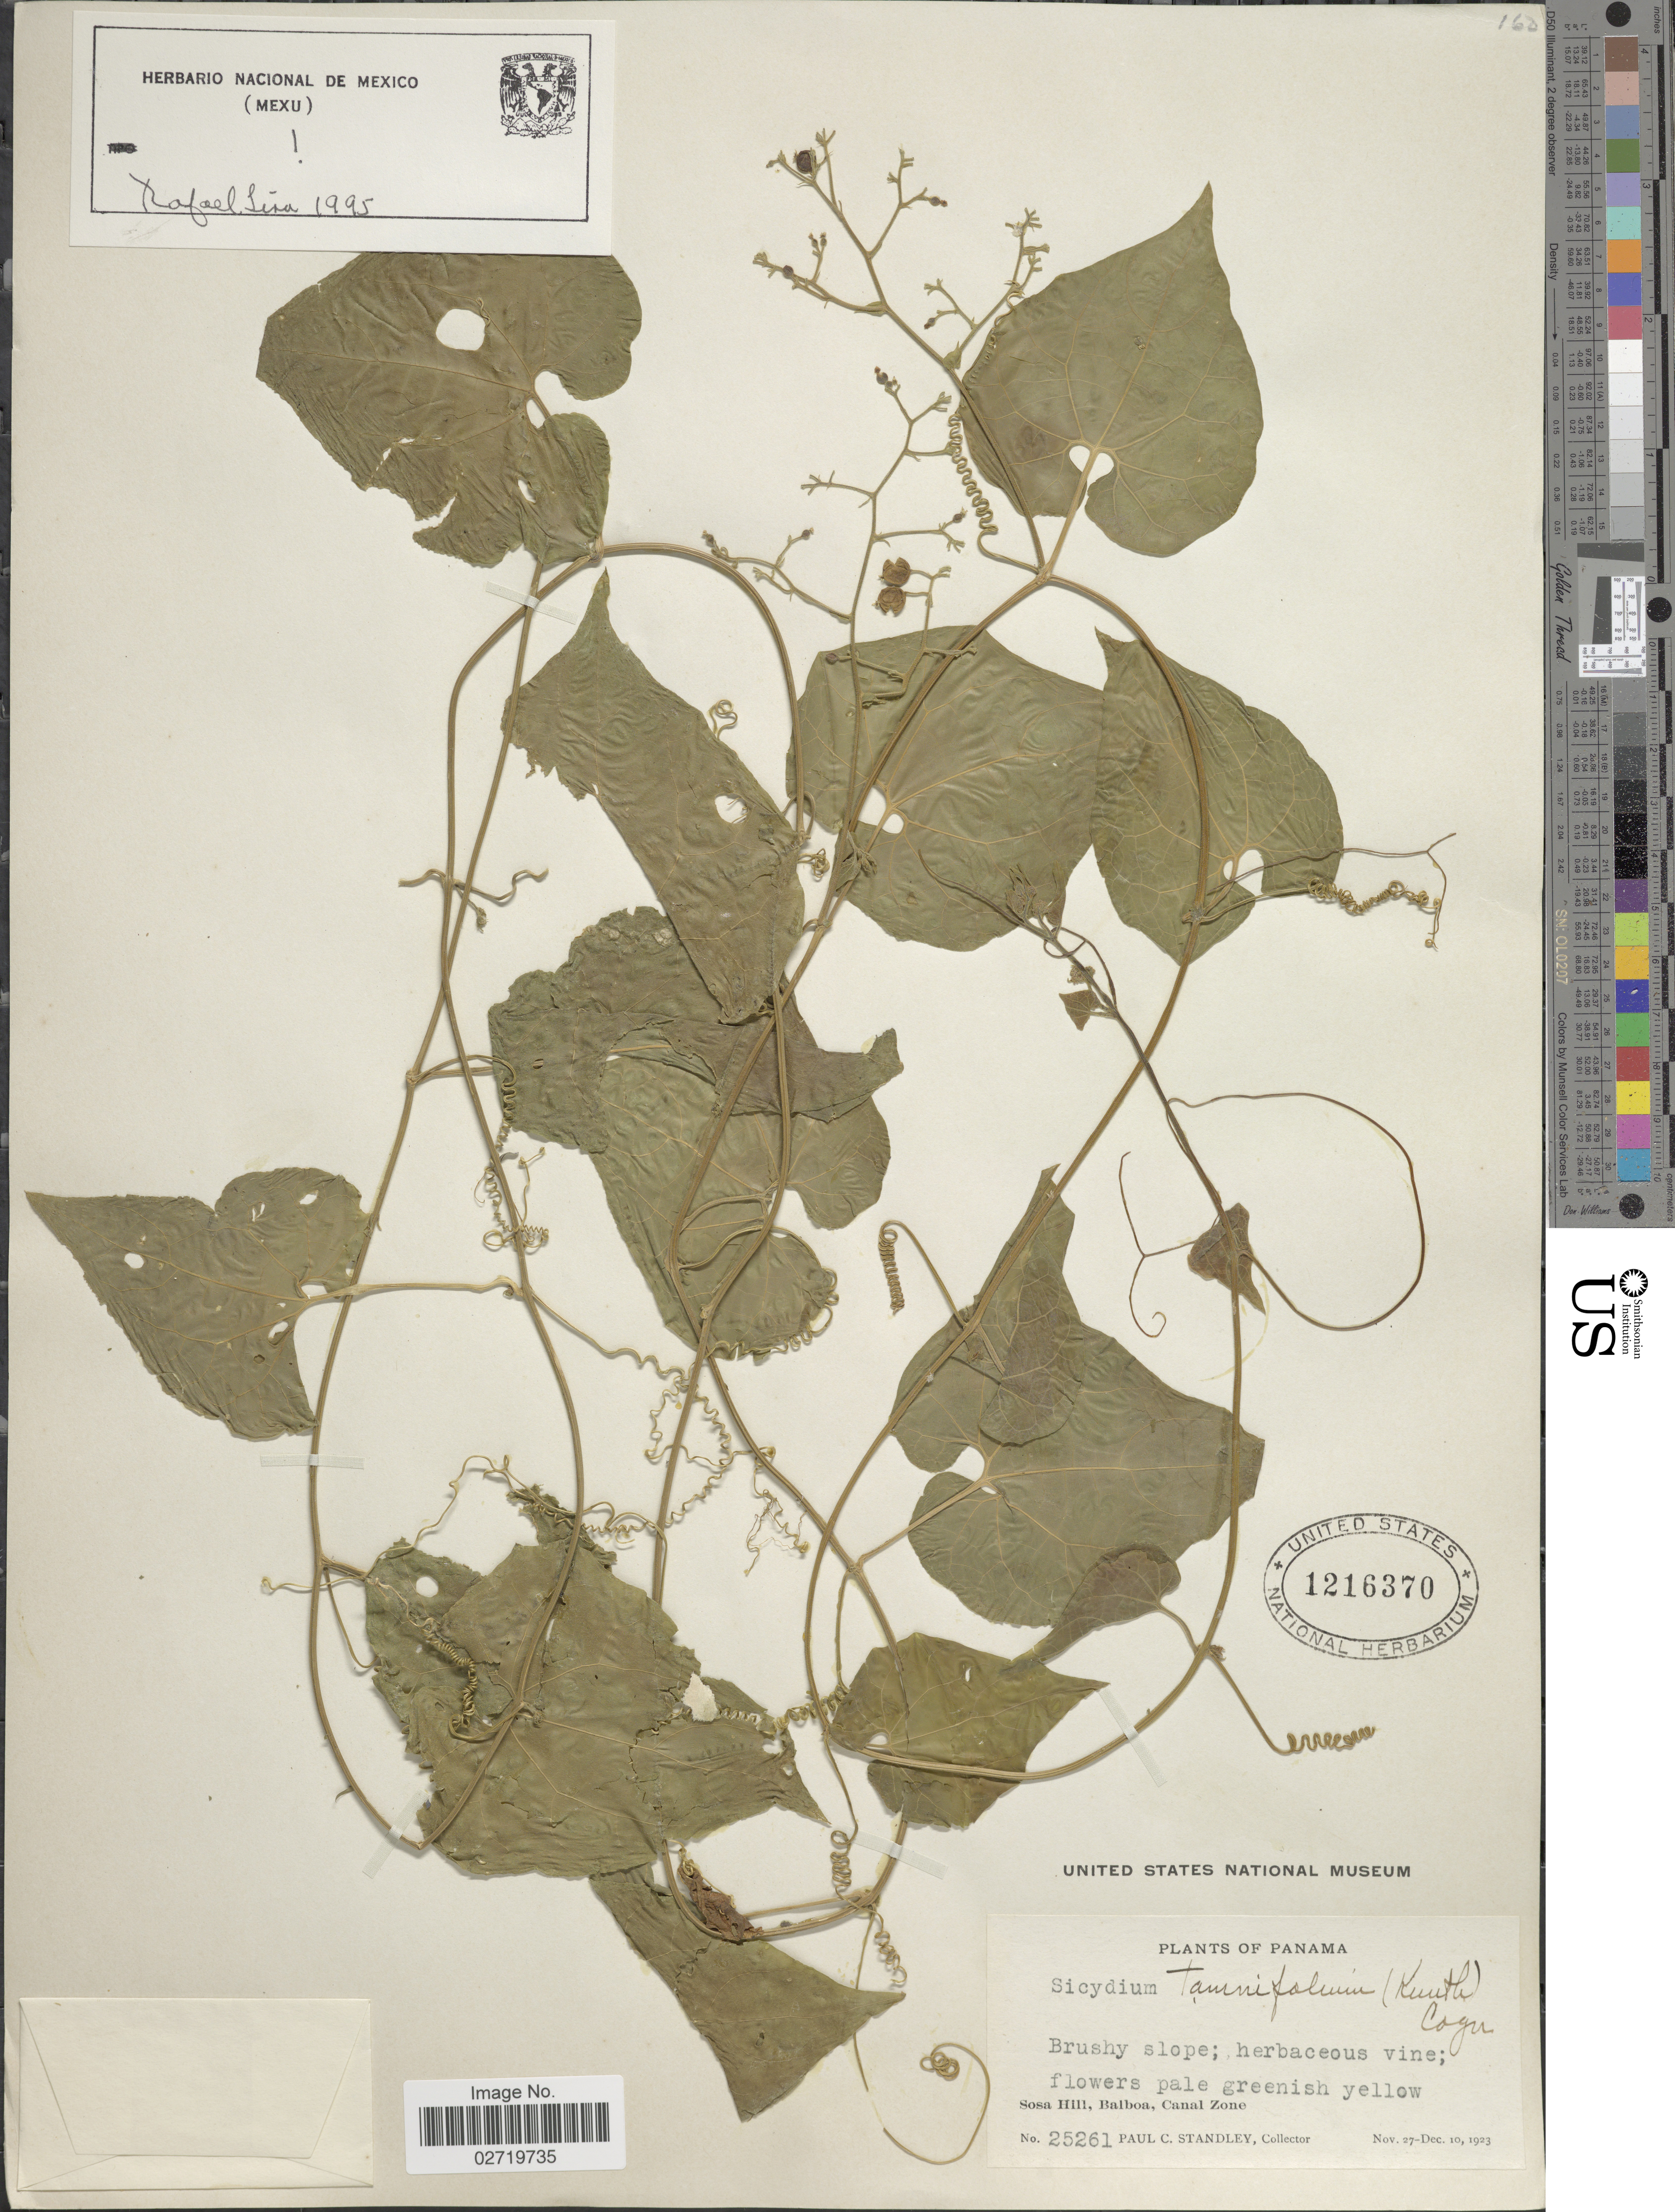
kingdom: Plantae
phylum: Tracheophyta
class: Magnoliopsida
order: Cucurbitales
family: Cucurbitaceae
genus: Sicydium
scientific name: Sicydium tamnifolium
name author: (Kunth) Cogn.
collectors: P. C. Standley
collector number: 25261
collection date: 1923-11-27/1923-12-10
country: Panama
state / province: Colón / Panamá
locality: Sosa Hill, Balboa, Canal Zone.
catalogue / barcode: US 1216370